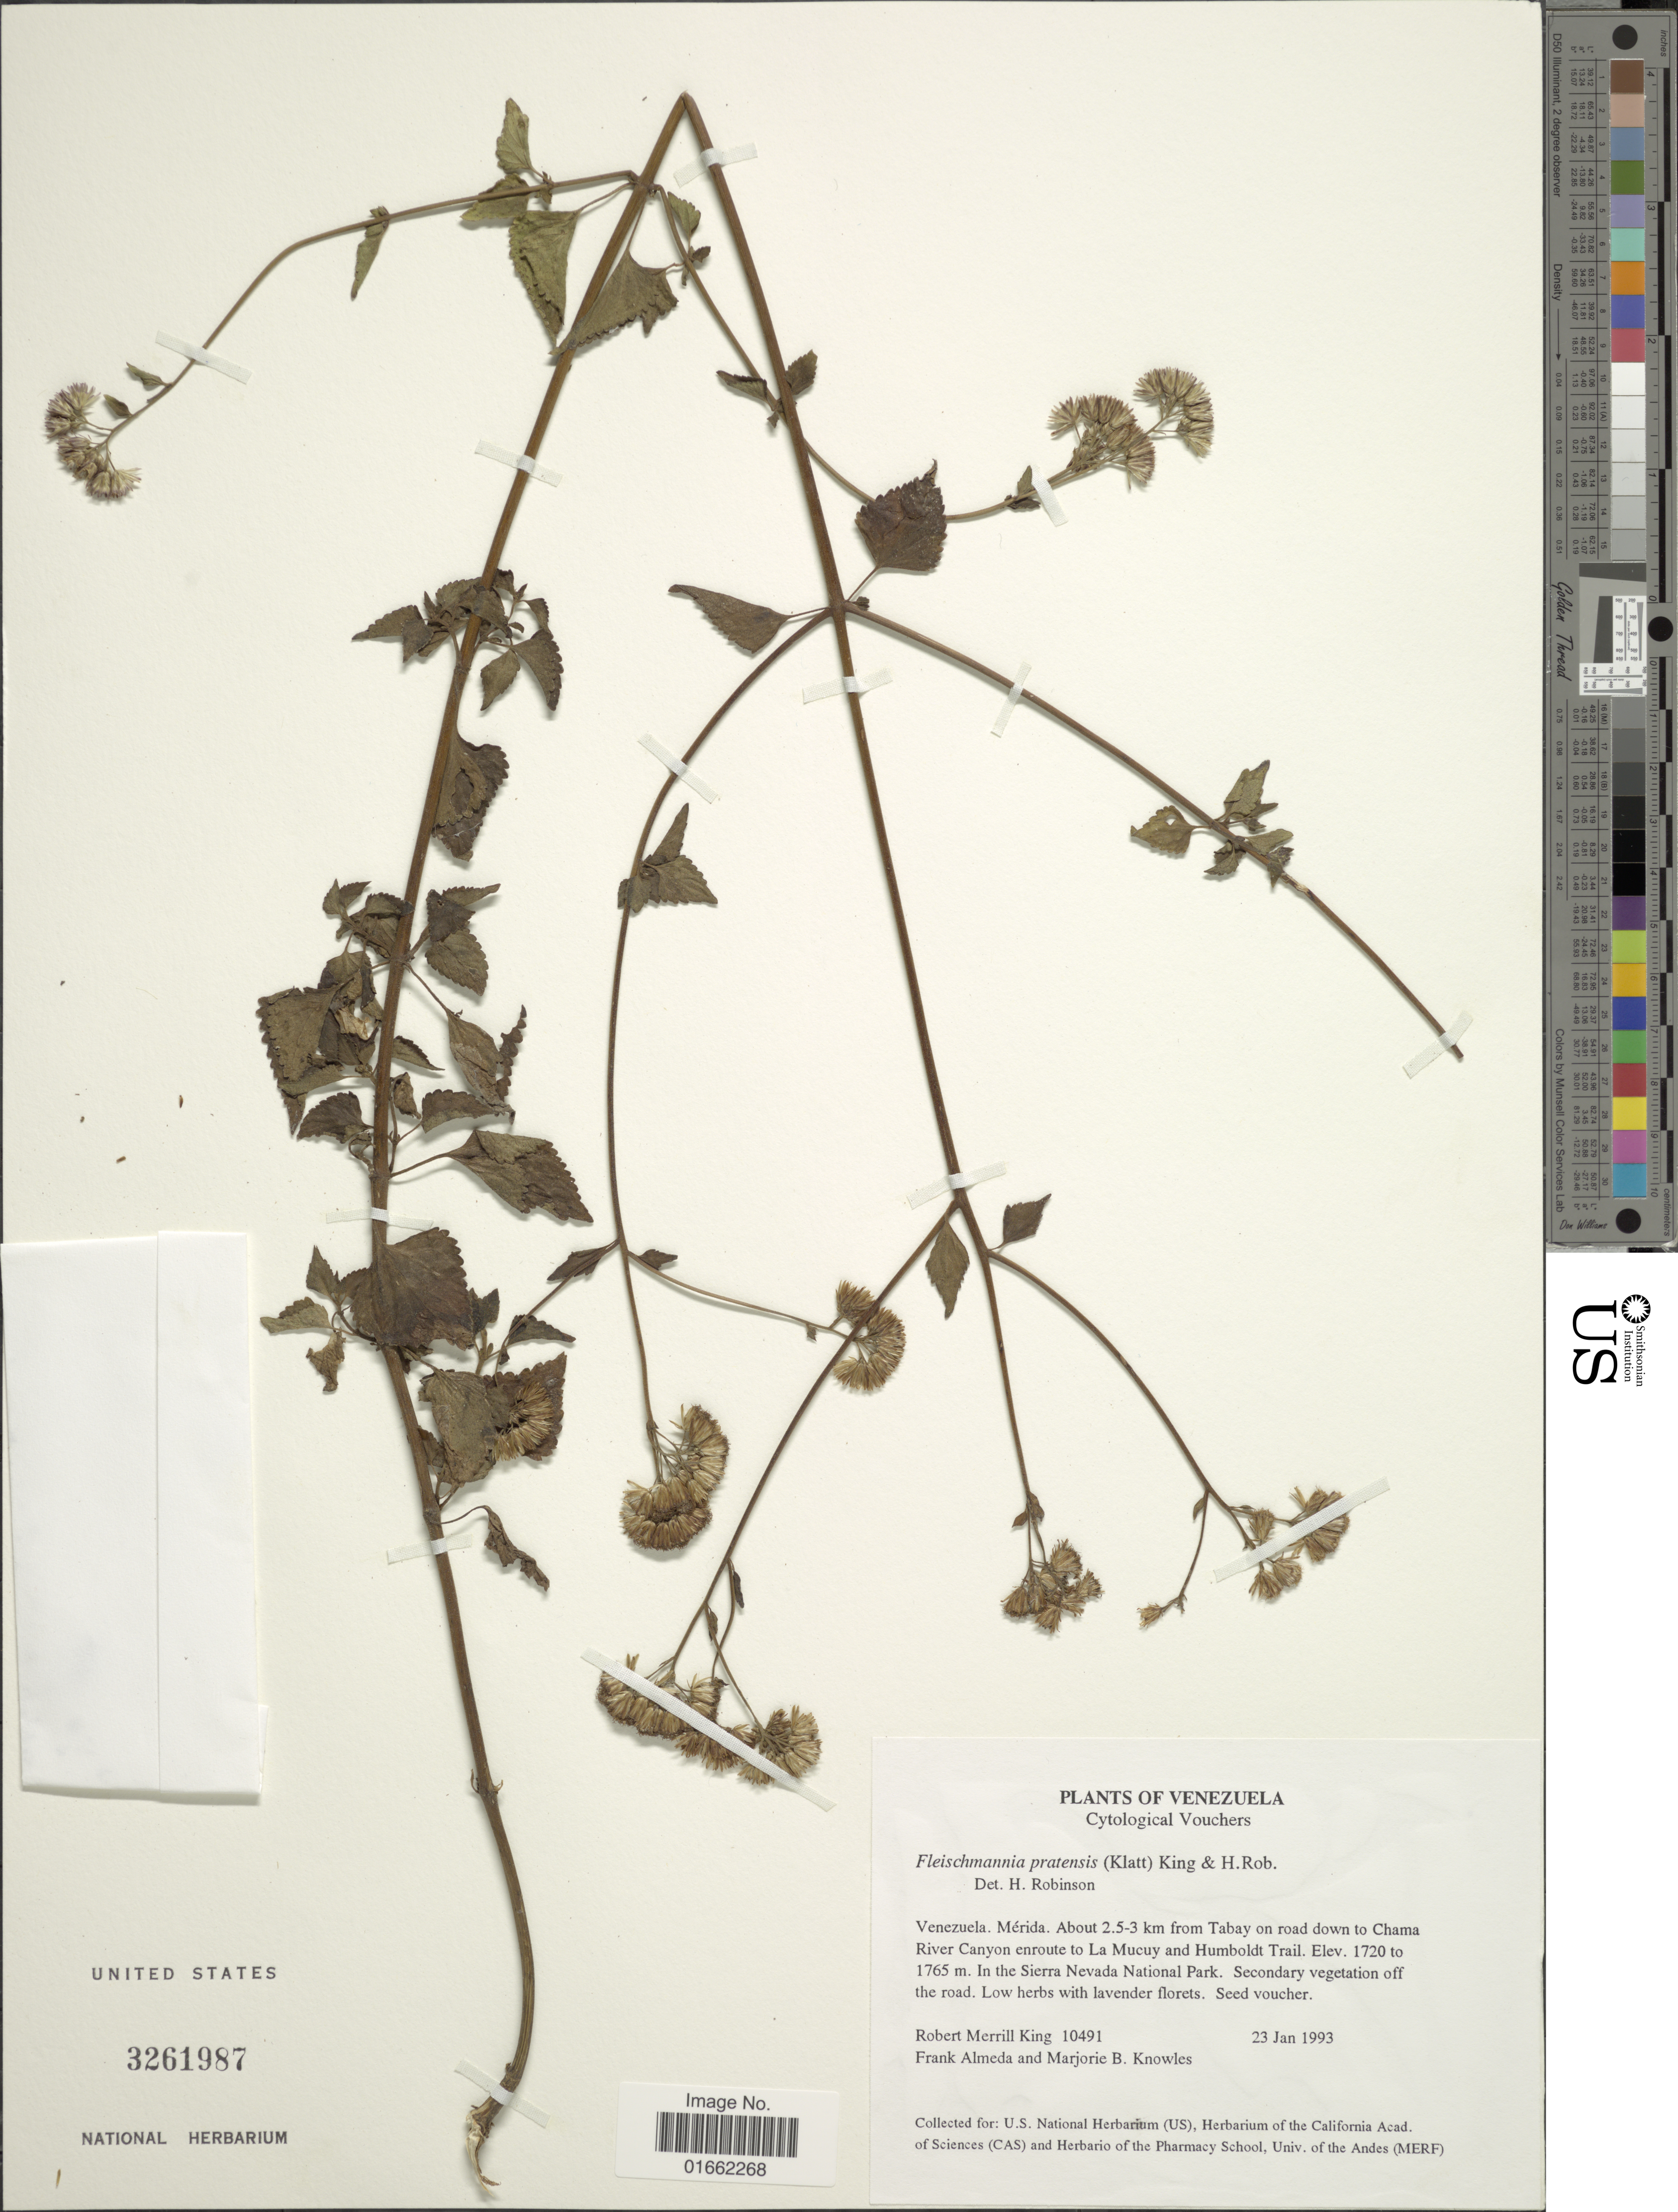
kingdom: Plantae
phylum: Tracheophyta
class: Magnoliopsida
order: Asterales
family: Asteraceae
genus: Fleischmannia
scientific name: Fleischmannia pratensis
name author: (Klatt) R.M. King & H. Rob.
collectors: R. M. King, F. Almeda & M. B. Knowles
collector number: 10491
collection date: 1993-01-23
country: Venezuela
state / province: Mérida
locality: Venezuela. Mérida. About 2.5-3 km from Tabay on road down to Chama River Canyon enroute to La Mucuy and Humboldt Trail. In Sierra Nevada National Park.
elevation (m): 1720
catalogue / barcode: US 3261987